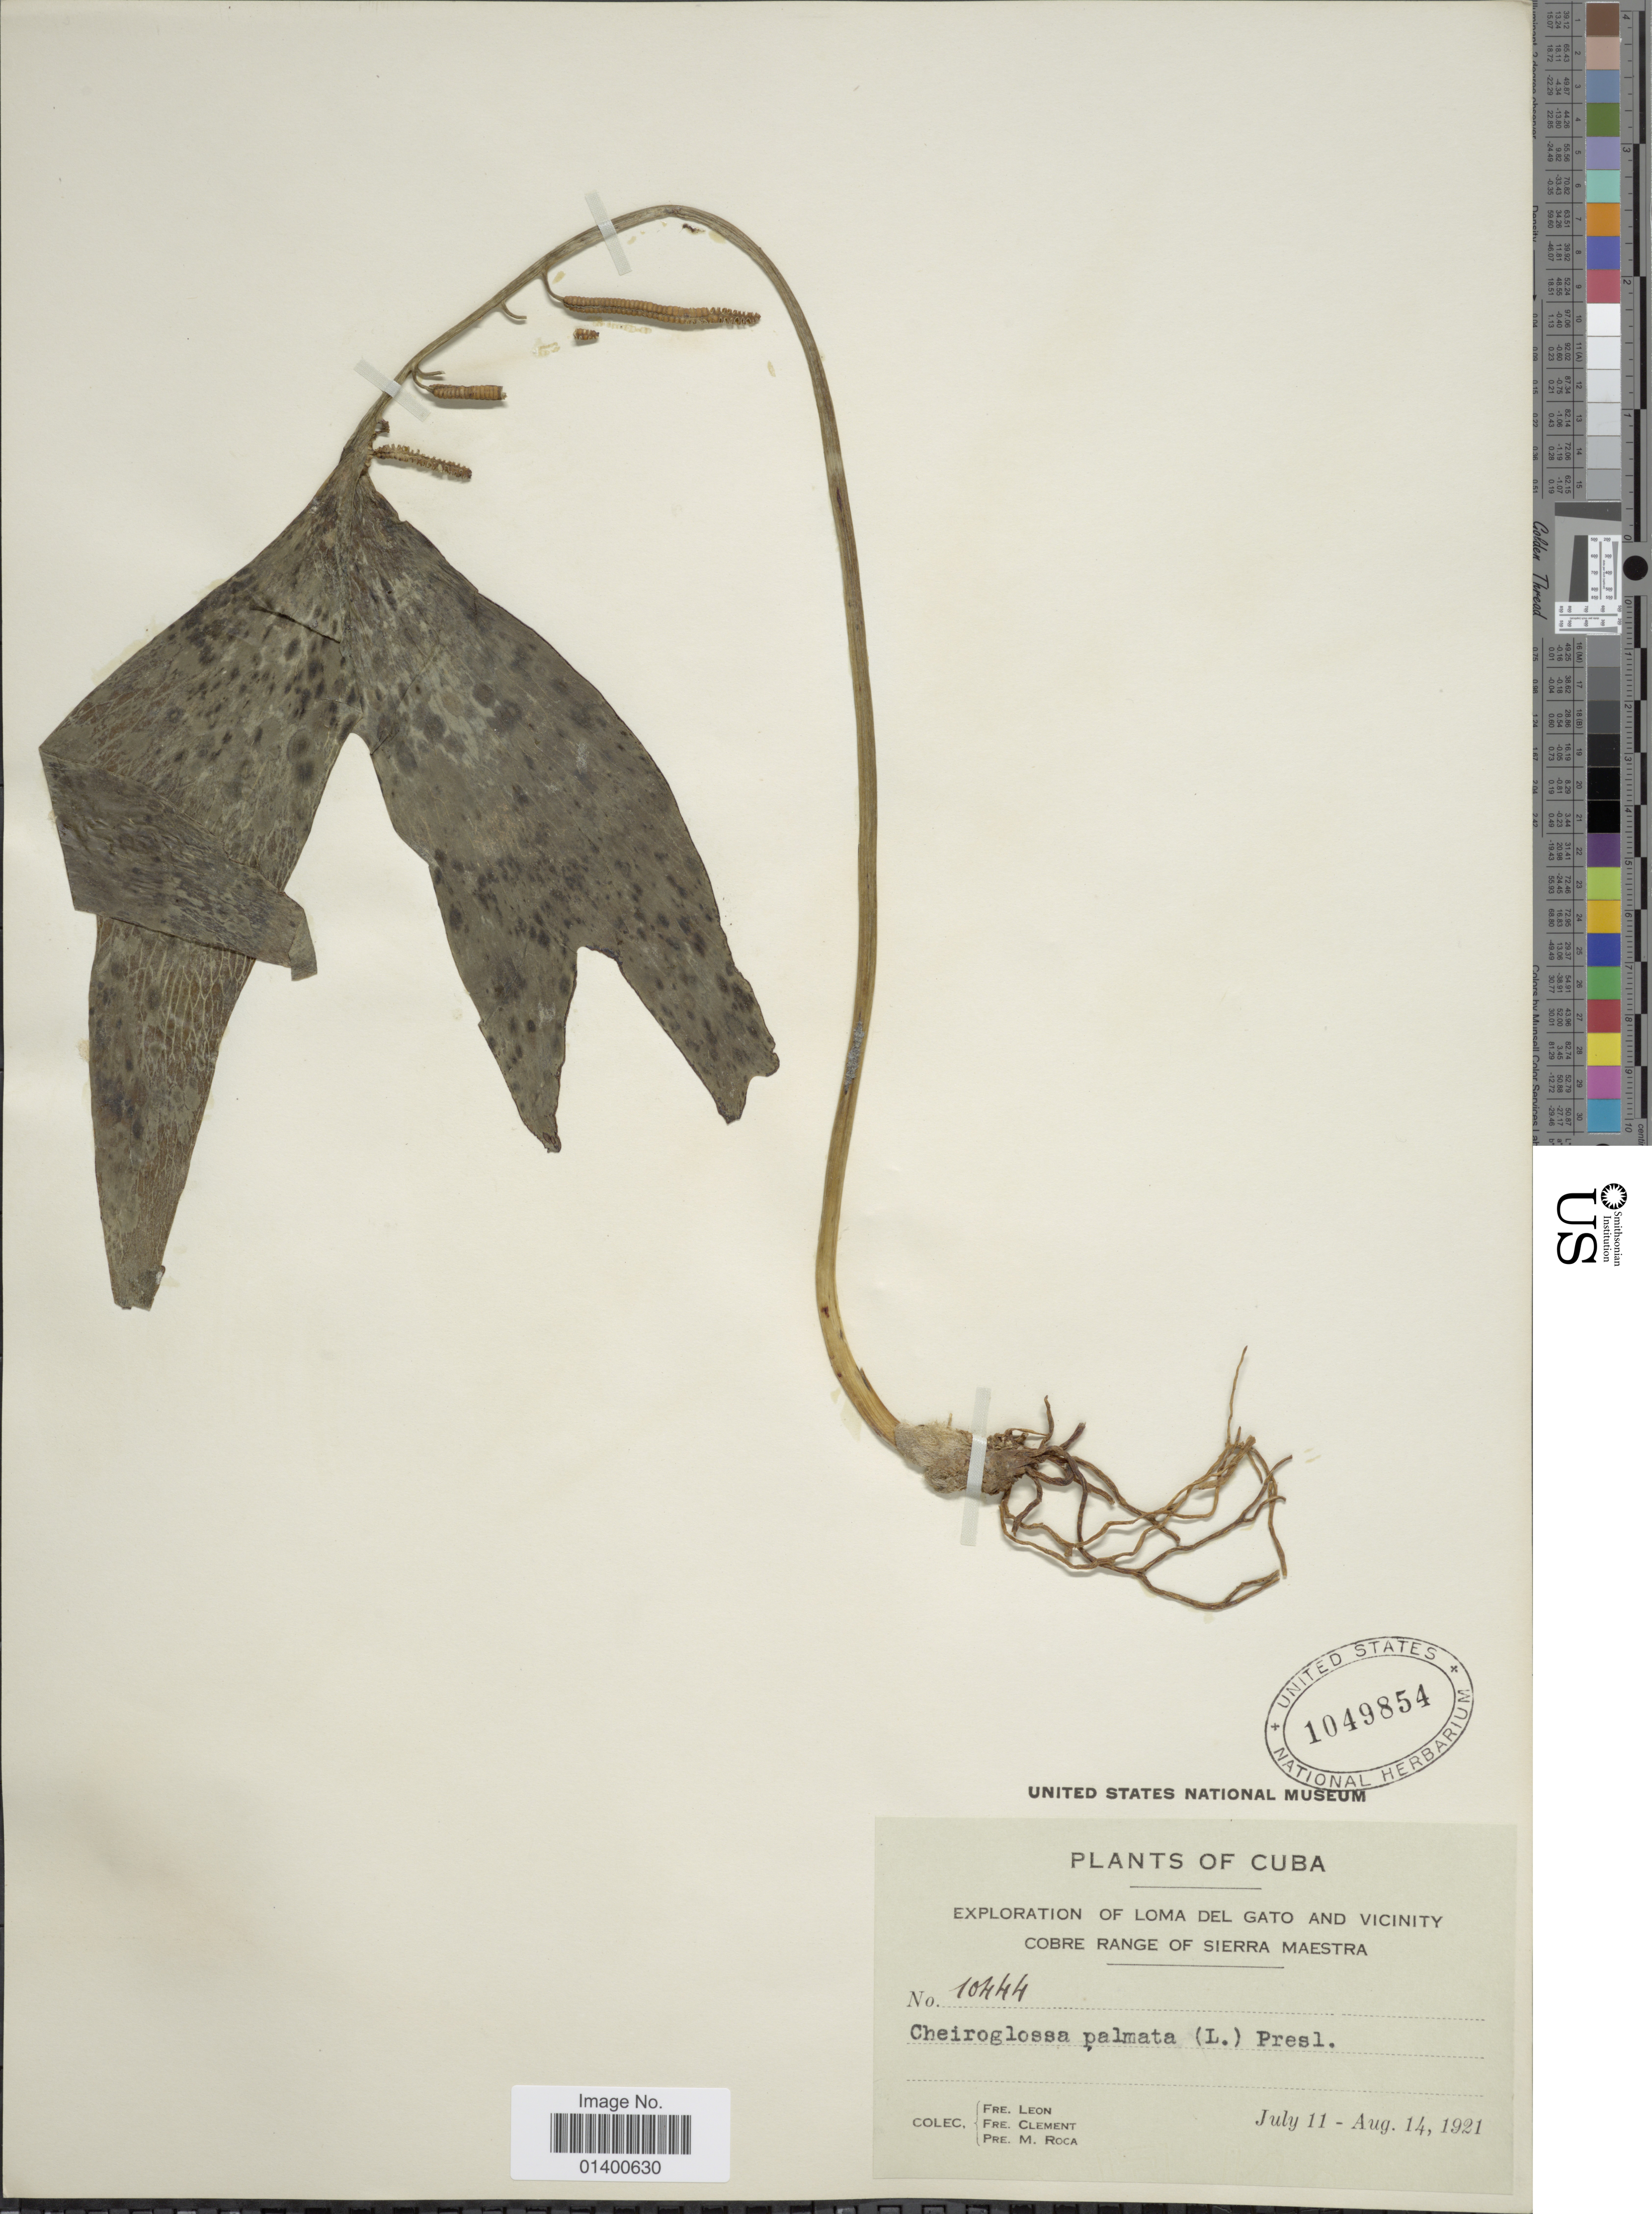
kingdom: Plantae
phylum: Tracheophyta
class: Polypodiopsida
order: Ophioglossales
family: Ophioglossaceae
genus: Cheiroglossa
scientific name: Cheiroglossa palmata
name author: (L.) C. Presl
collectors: Bro. León, B. Clement & M. Roca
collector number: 10444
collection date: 1921-07-11/1921-08-14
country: Cuba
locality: Loma del Gato and vicinity cobre range of Sierra Maestra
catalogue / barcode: US 1049854